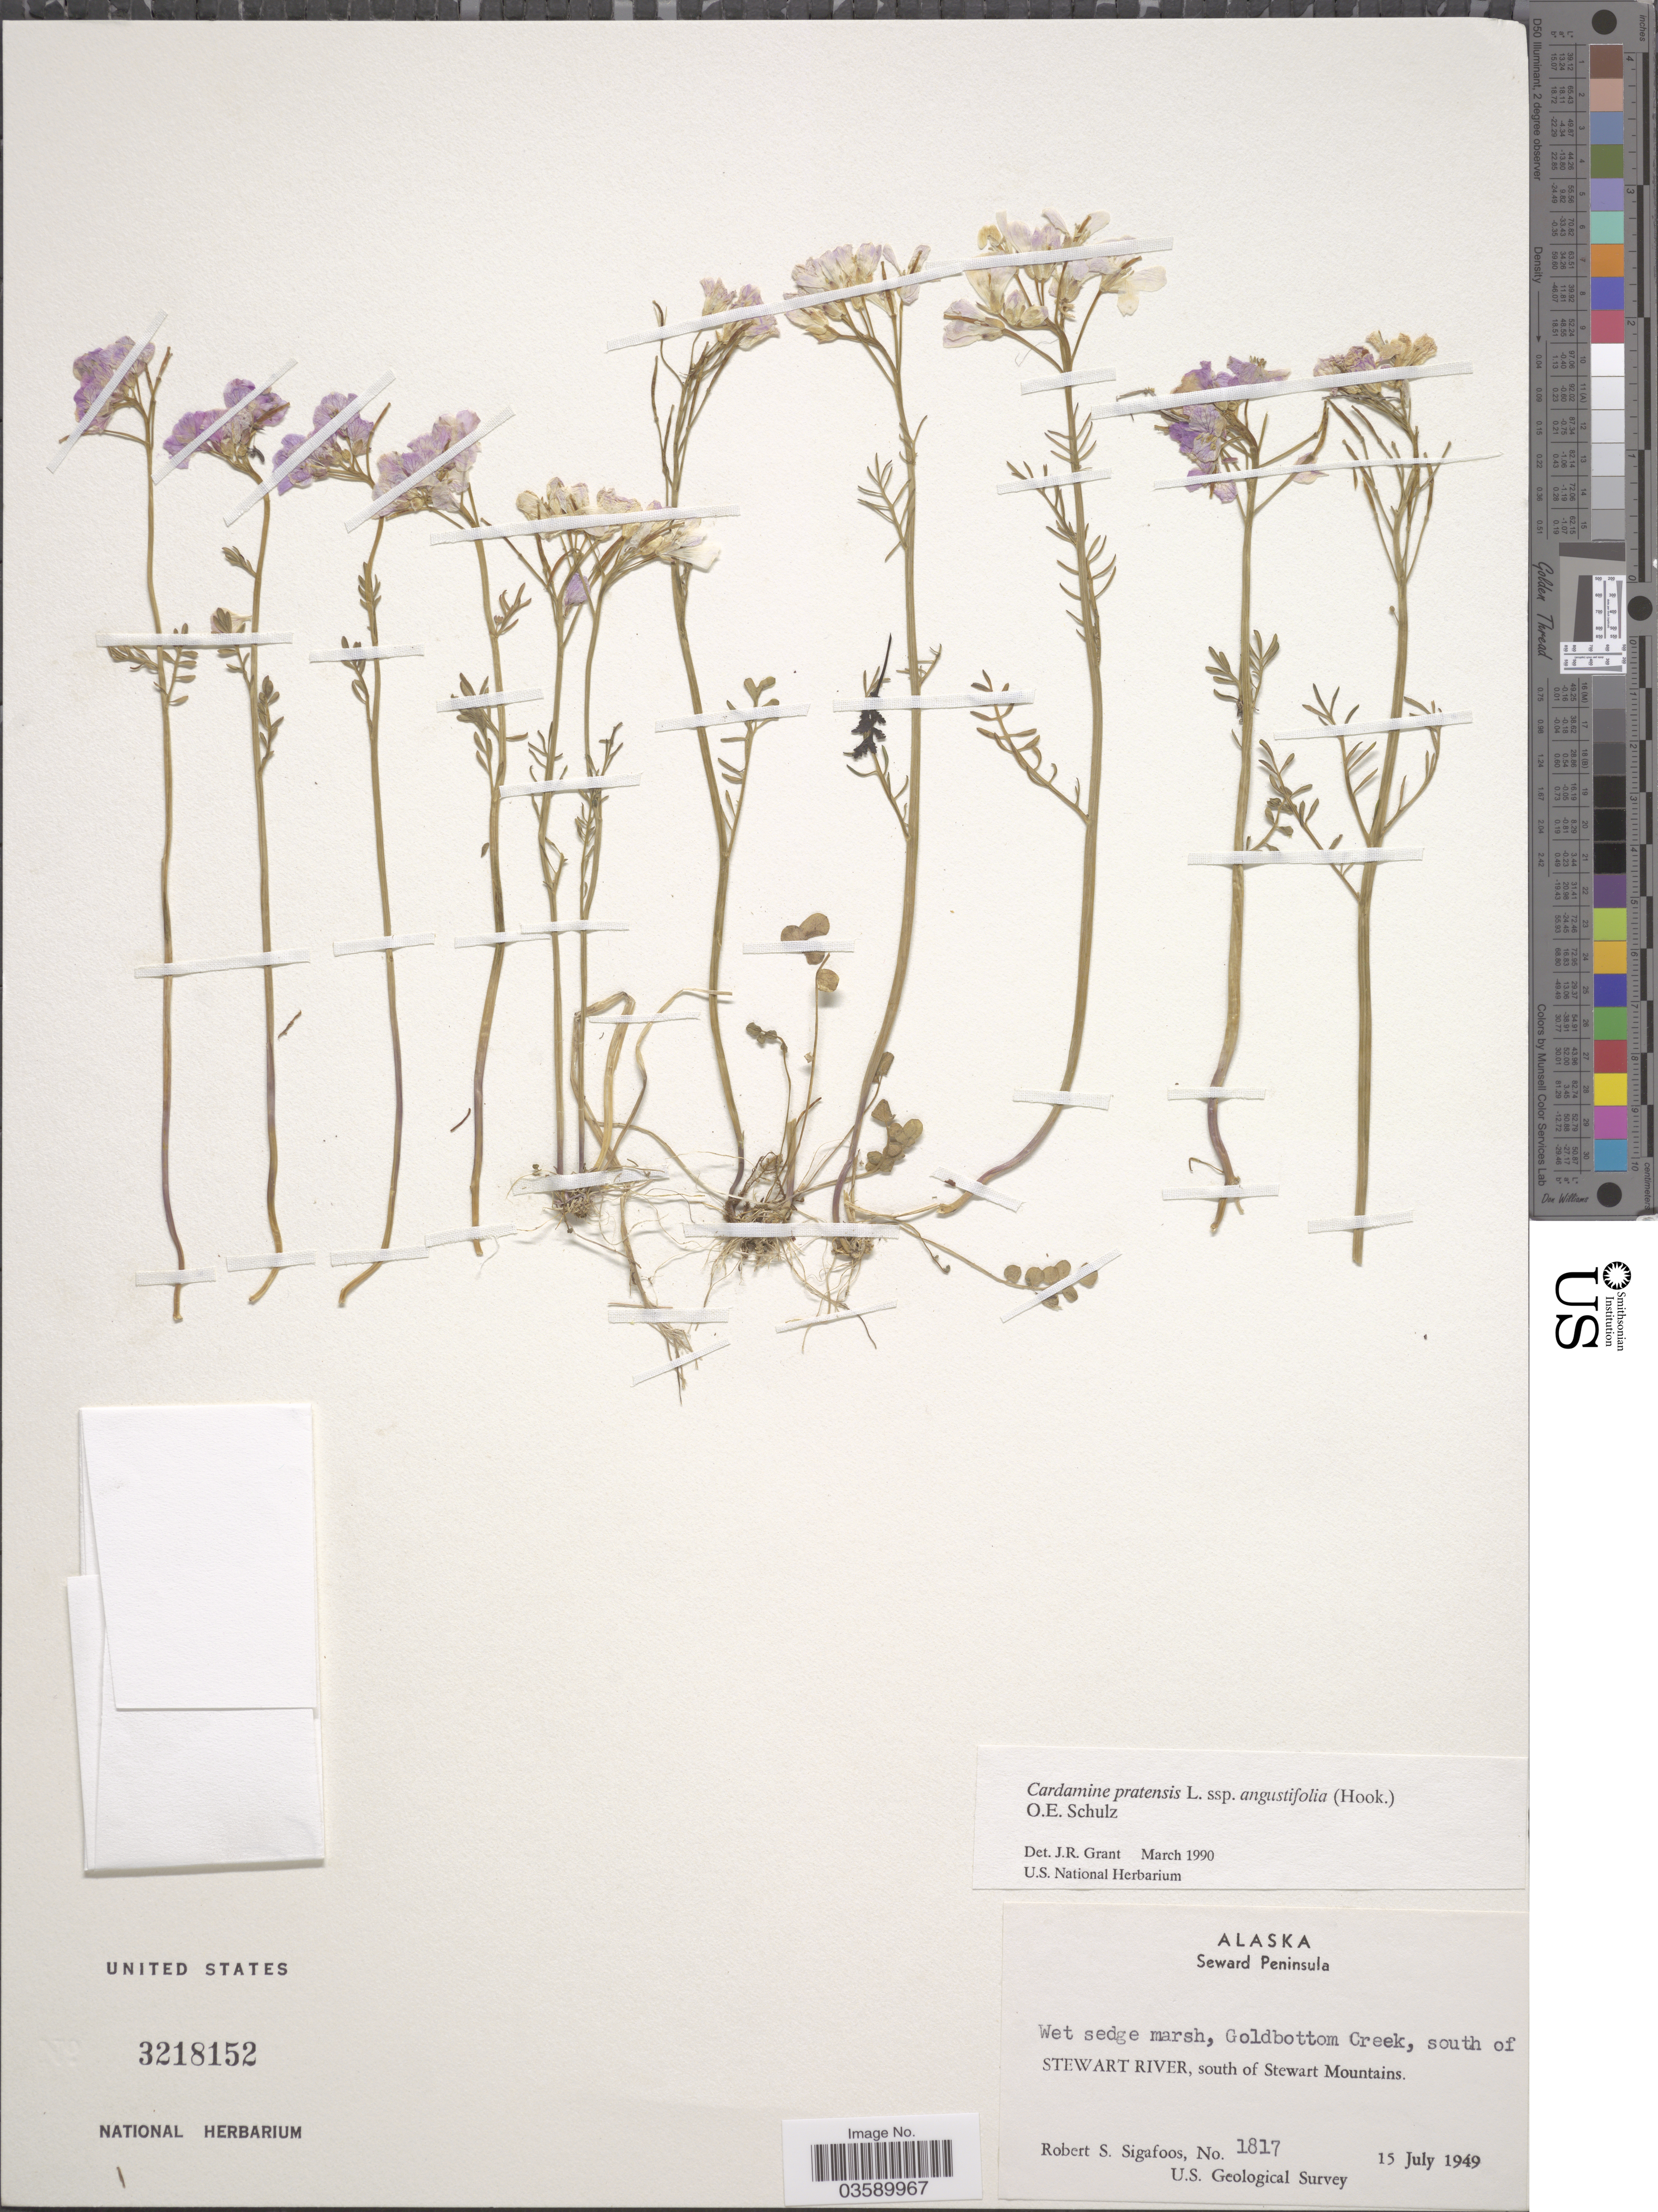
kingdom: Plantae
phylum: Tracheophyta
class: Magnoliopsida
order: Brassicales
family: Brassicaceae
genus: Cardamine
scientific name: Cardamine pratensis subsp. angustifolia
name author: (Hook.) O.E. Schulz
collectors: R. Sigafoos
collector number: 1817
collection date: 1949-07-15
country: United States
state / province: Alaska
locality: Seward Peninsula. Wet sedge marsh, Goldbottom Greek, south of Stewart River, south of Stewart Mountains.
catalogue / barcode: US 3218152